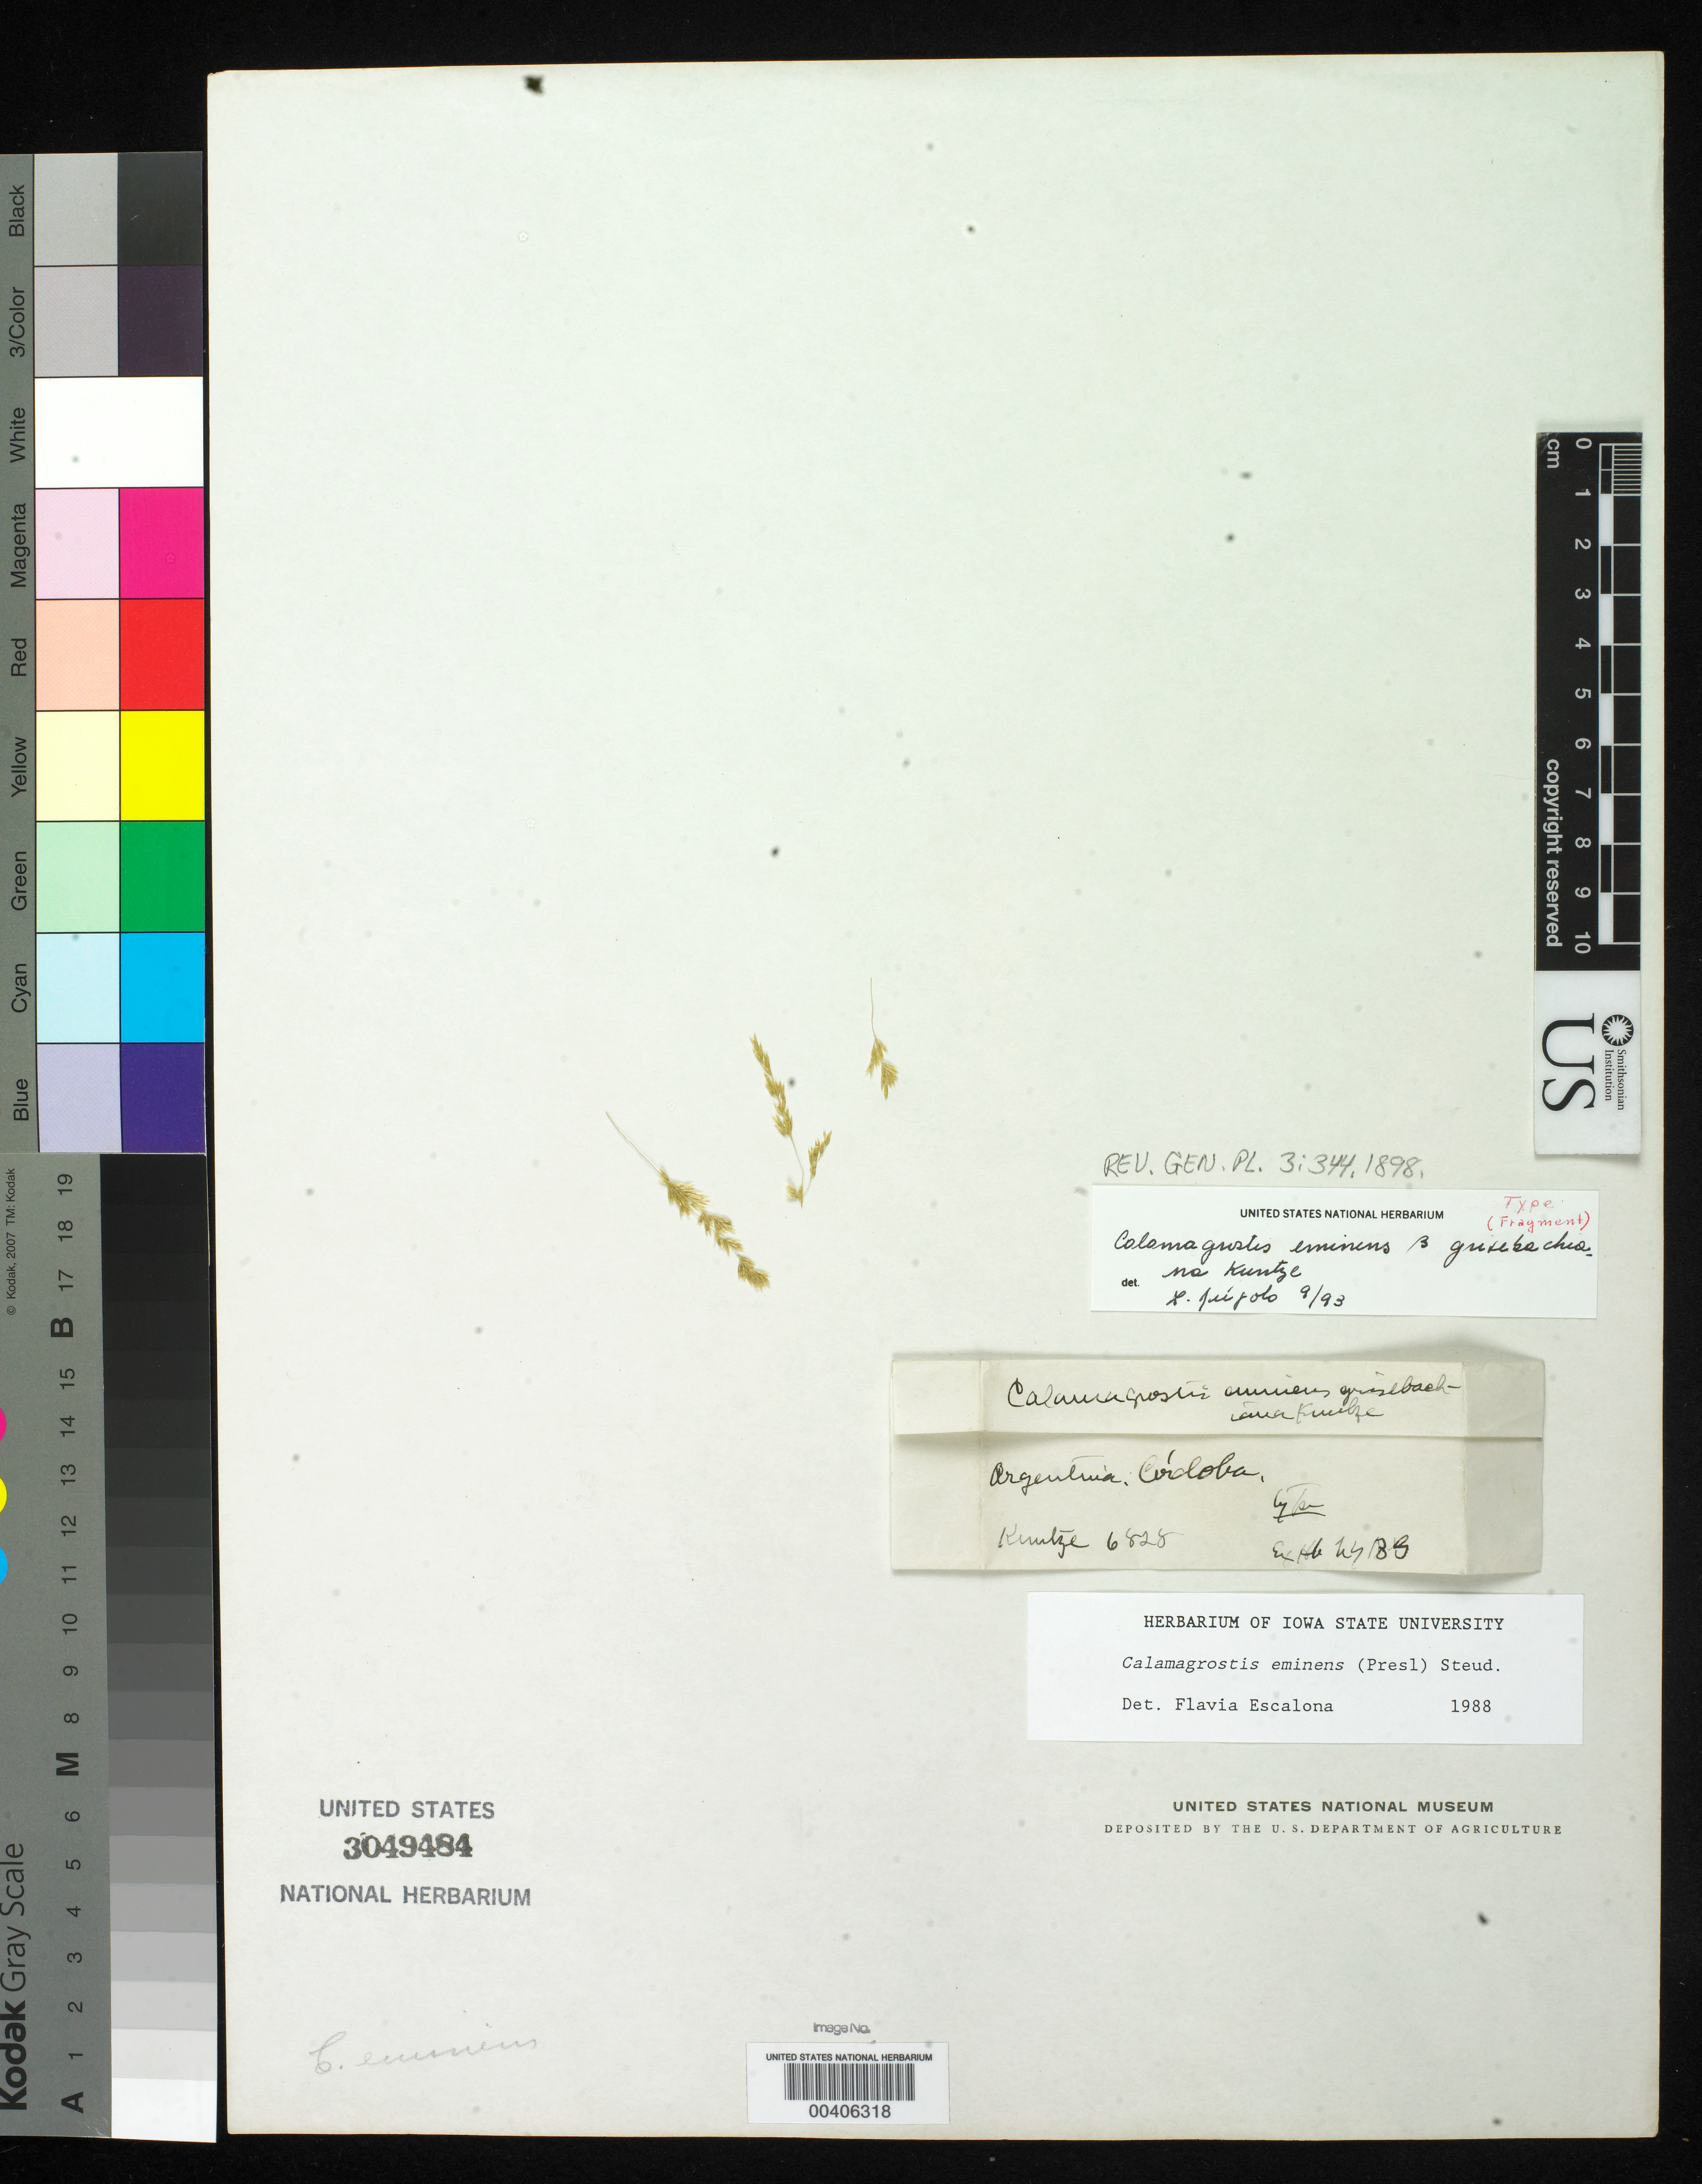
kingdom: Plantae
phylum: Tracheophyta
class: Liliopsida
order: Poales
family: Poaceae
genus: Calamagrostis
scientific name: Calamagrostis eminens var. grisebachiana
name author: Kuntze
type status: Type Fragment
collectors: C.E.O. Kuntze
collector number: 6825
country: Argentina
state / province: Córdoba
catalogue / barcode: US 3049484